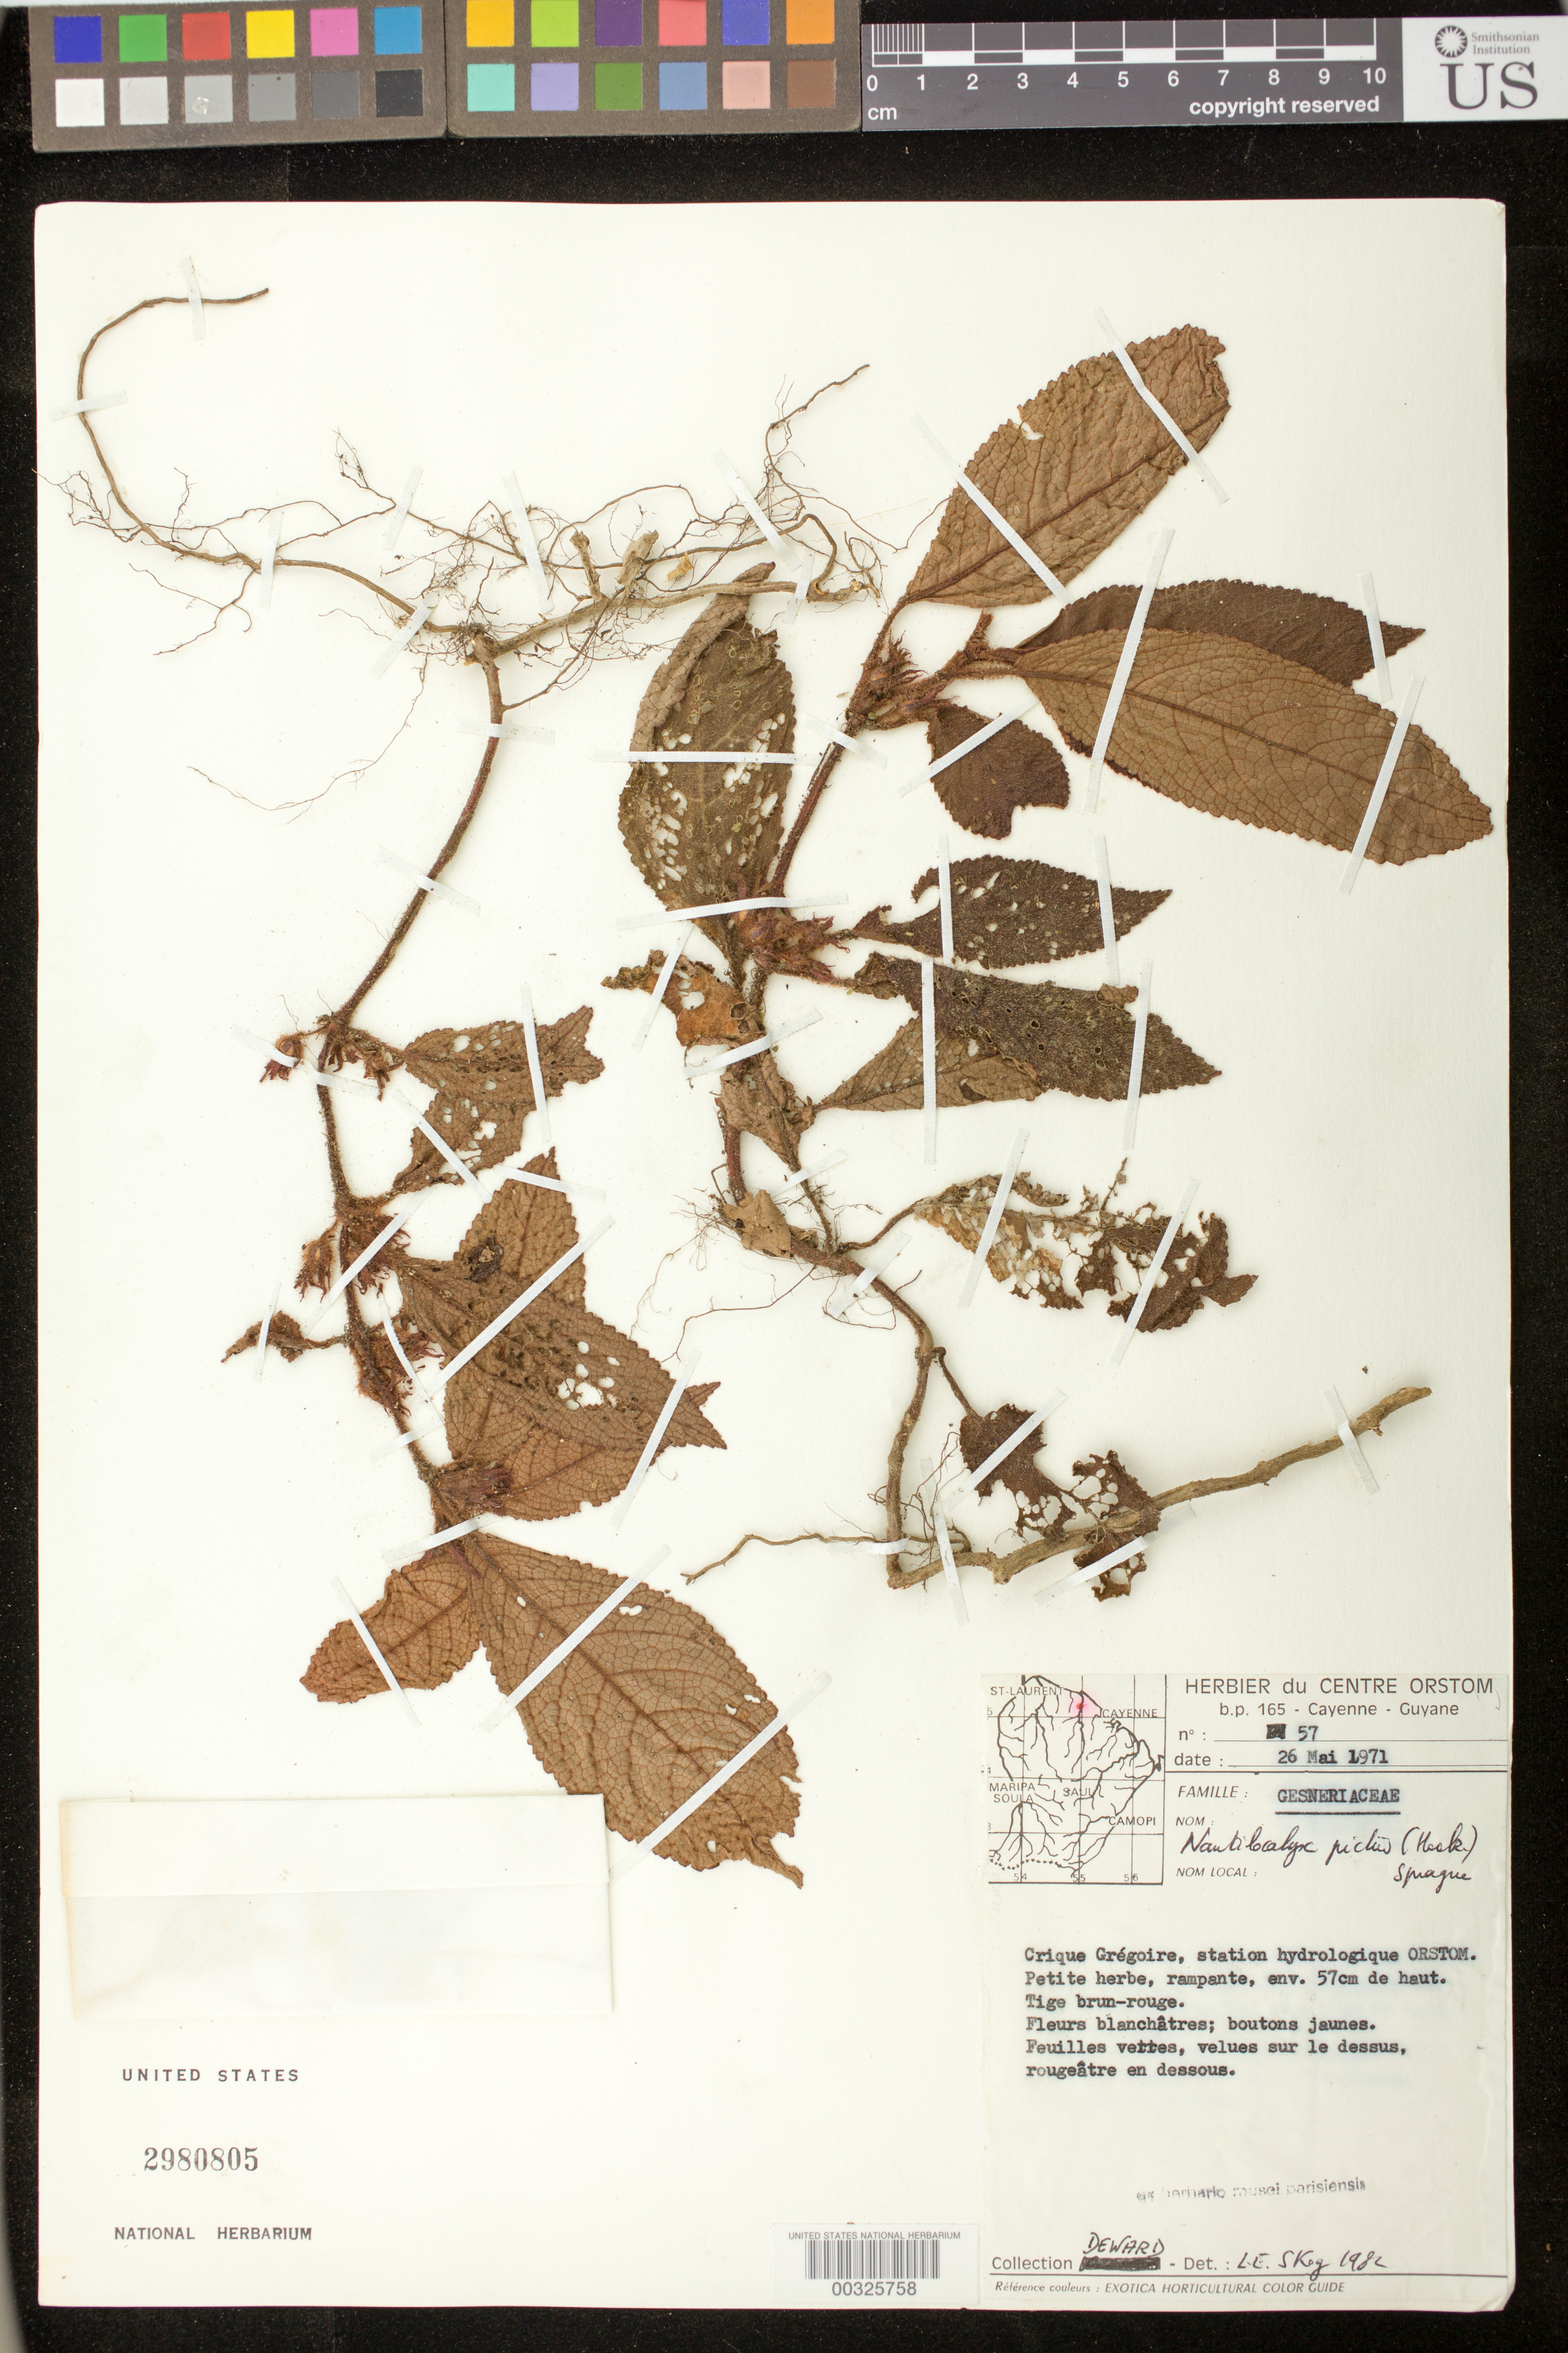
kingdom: Plantae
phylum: Tracheophyta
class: Magnoliopsida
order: Lamiales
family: Gesneriaceae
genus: Nautilocalyx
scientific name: Nautilocalyx pictus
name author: (Hook.) Sprague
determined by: Skog, Laurence E.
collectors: G. Deward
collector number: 57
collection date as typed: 26 May 1971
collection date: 1971-05-26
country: French Guiana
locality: Crique Grégoire, station hydrologique ORSTOM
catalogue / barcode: US 2980805